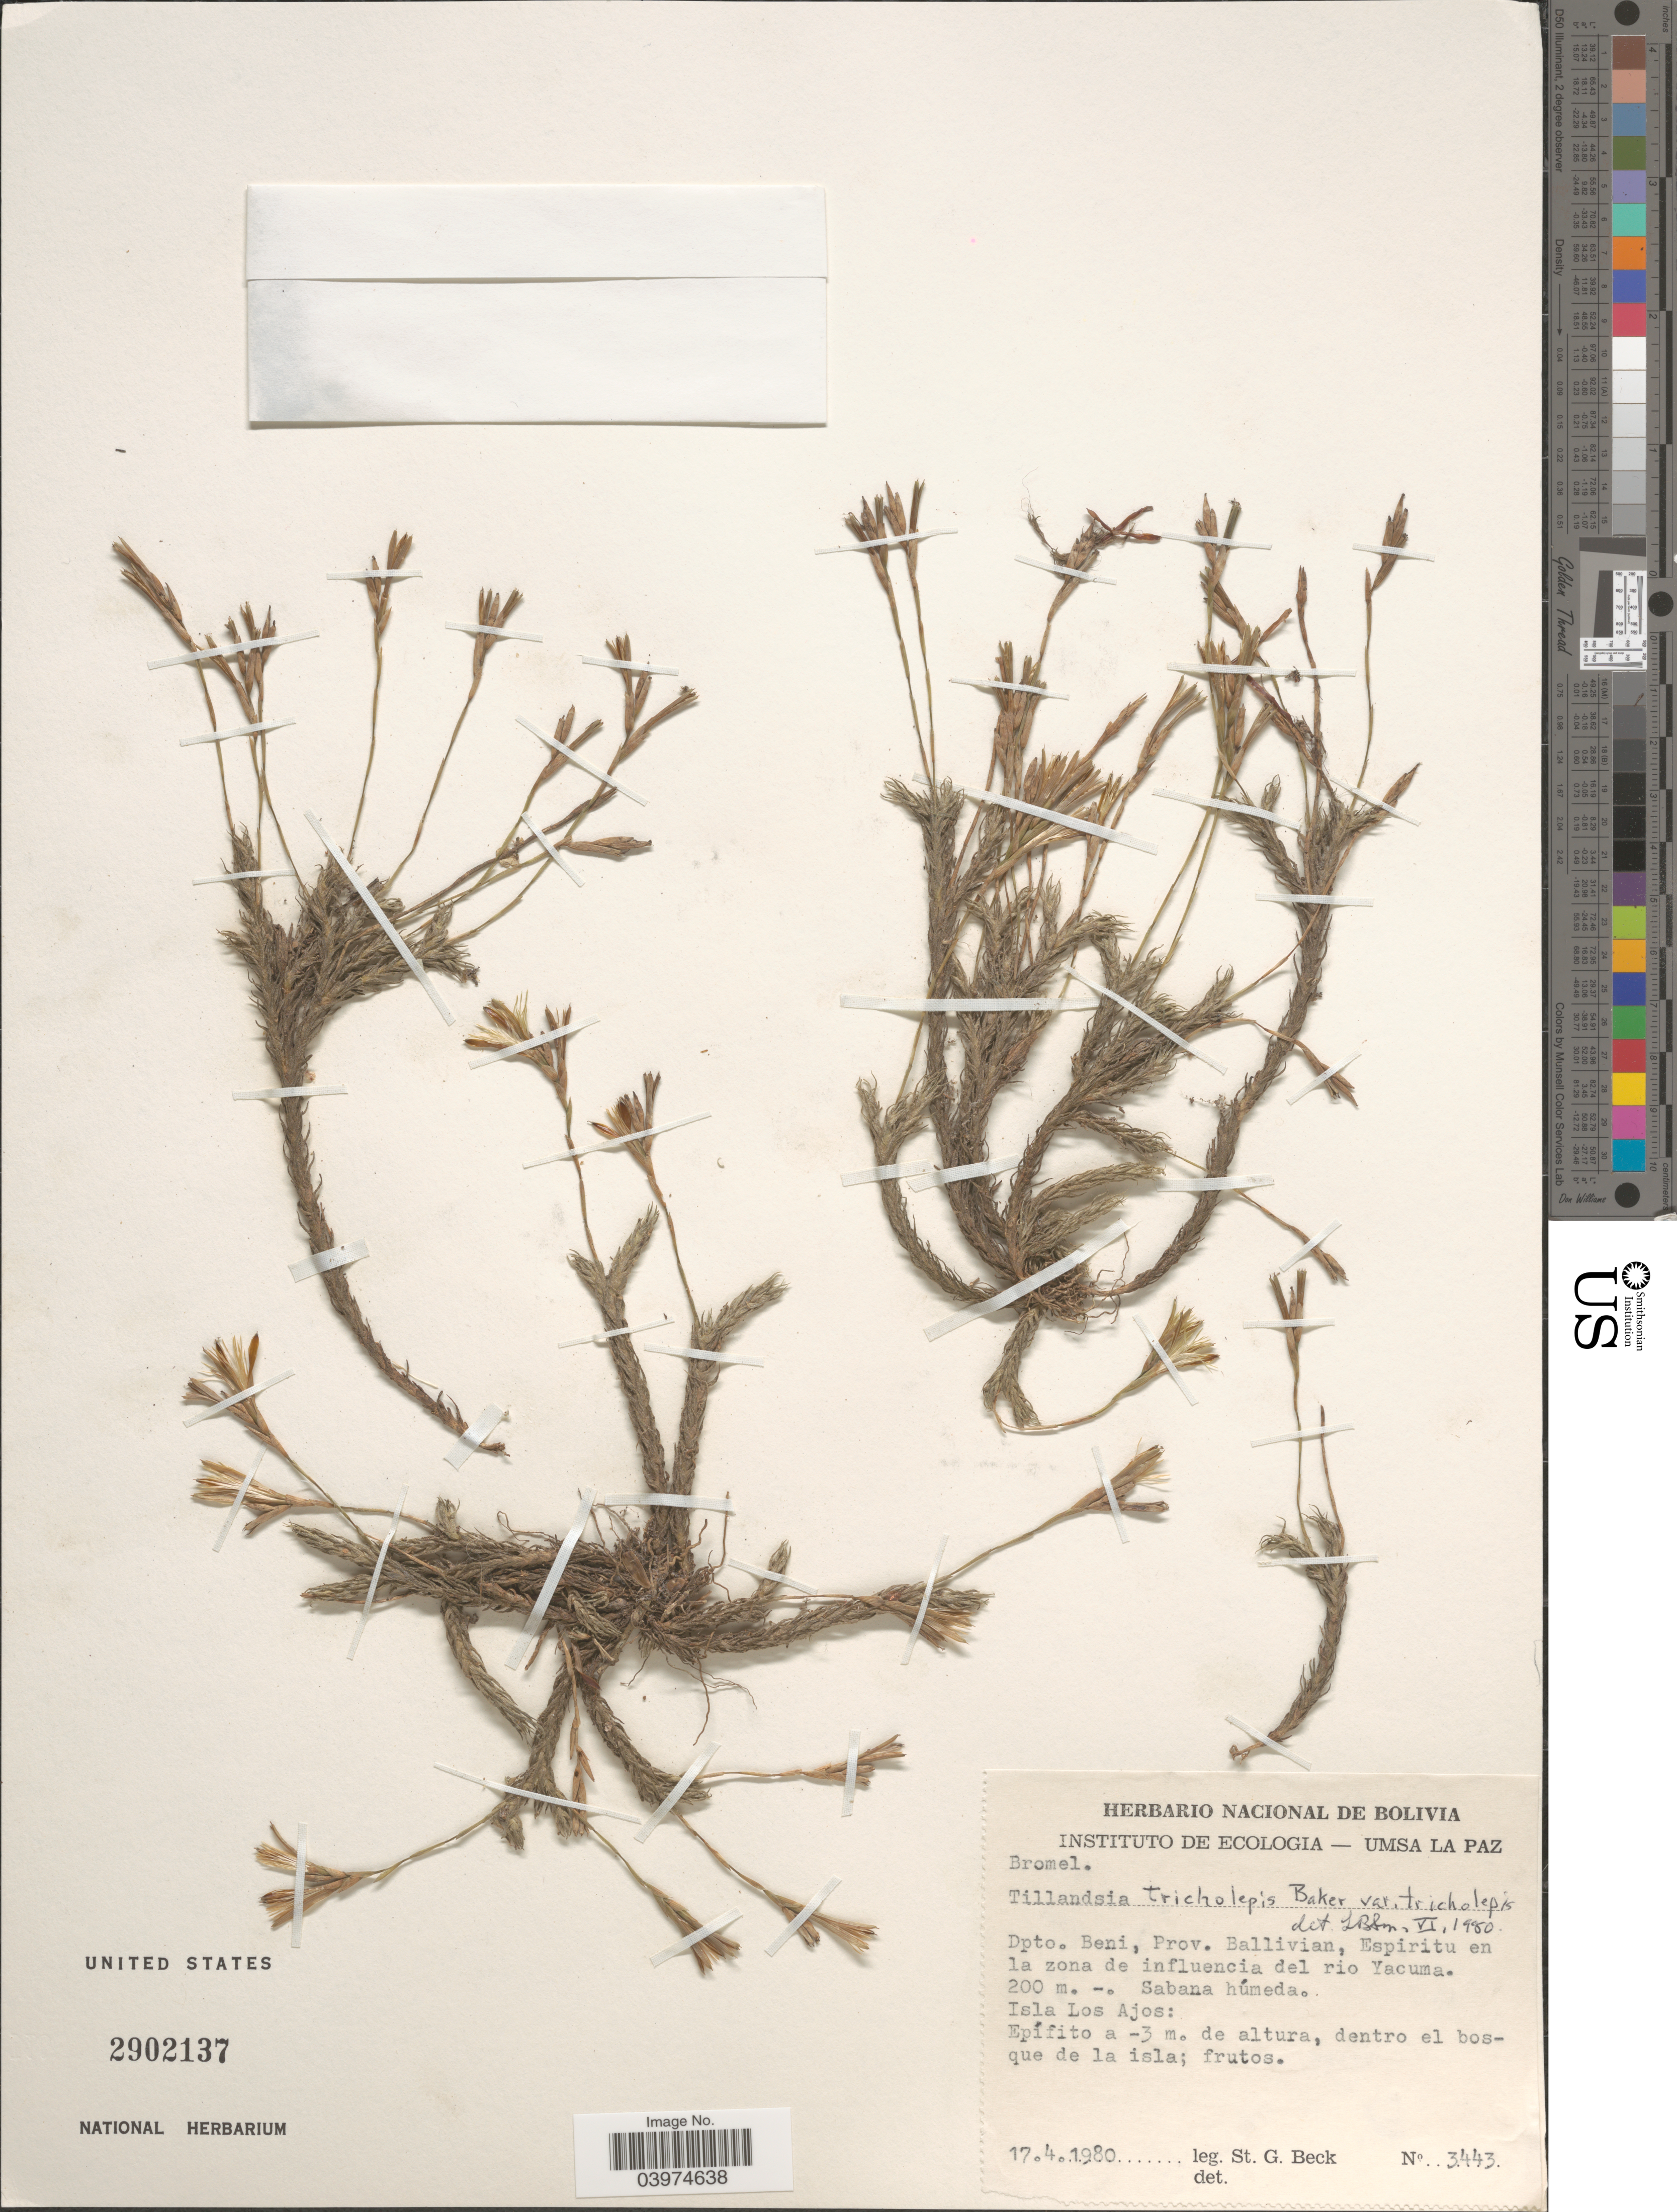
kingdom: Plantae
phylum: Tracheophyta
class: Liliopsida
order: Poales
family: Bromeliaceae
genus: Tillandsia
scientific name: Tillandsia tricholepis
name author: Baker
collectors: S. G. Beck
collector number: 3443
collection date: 1980-04-17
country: Bolivia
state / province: Beni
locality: Dpto. Beni, Prov. Ballivian, Espiritu en la zona de influencia del rio Yacuma. Isla Los Ajos.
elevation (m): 200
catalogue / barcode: US 2902137